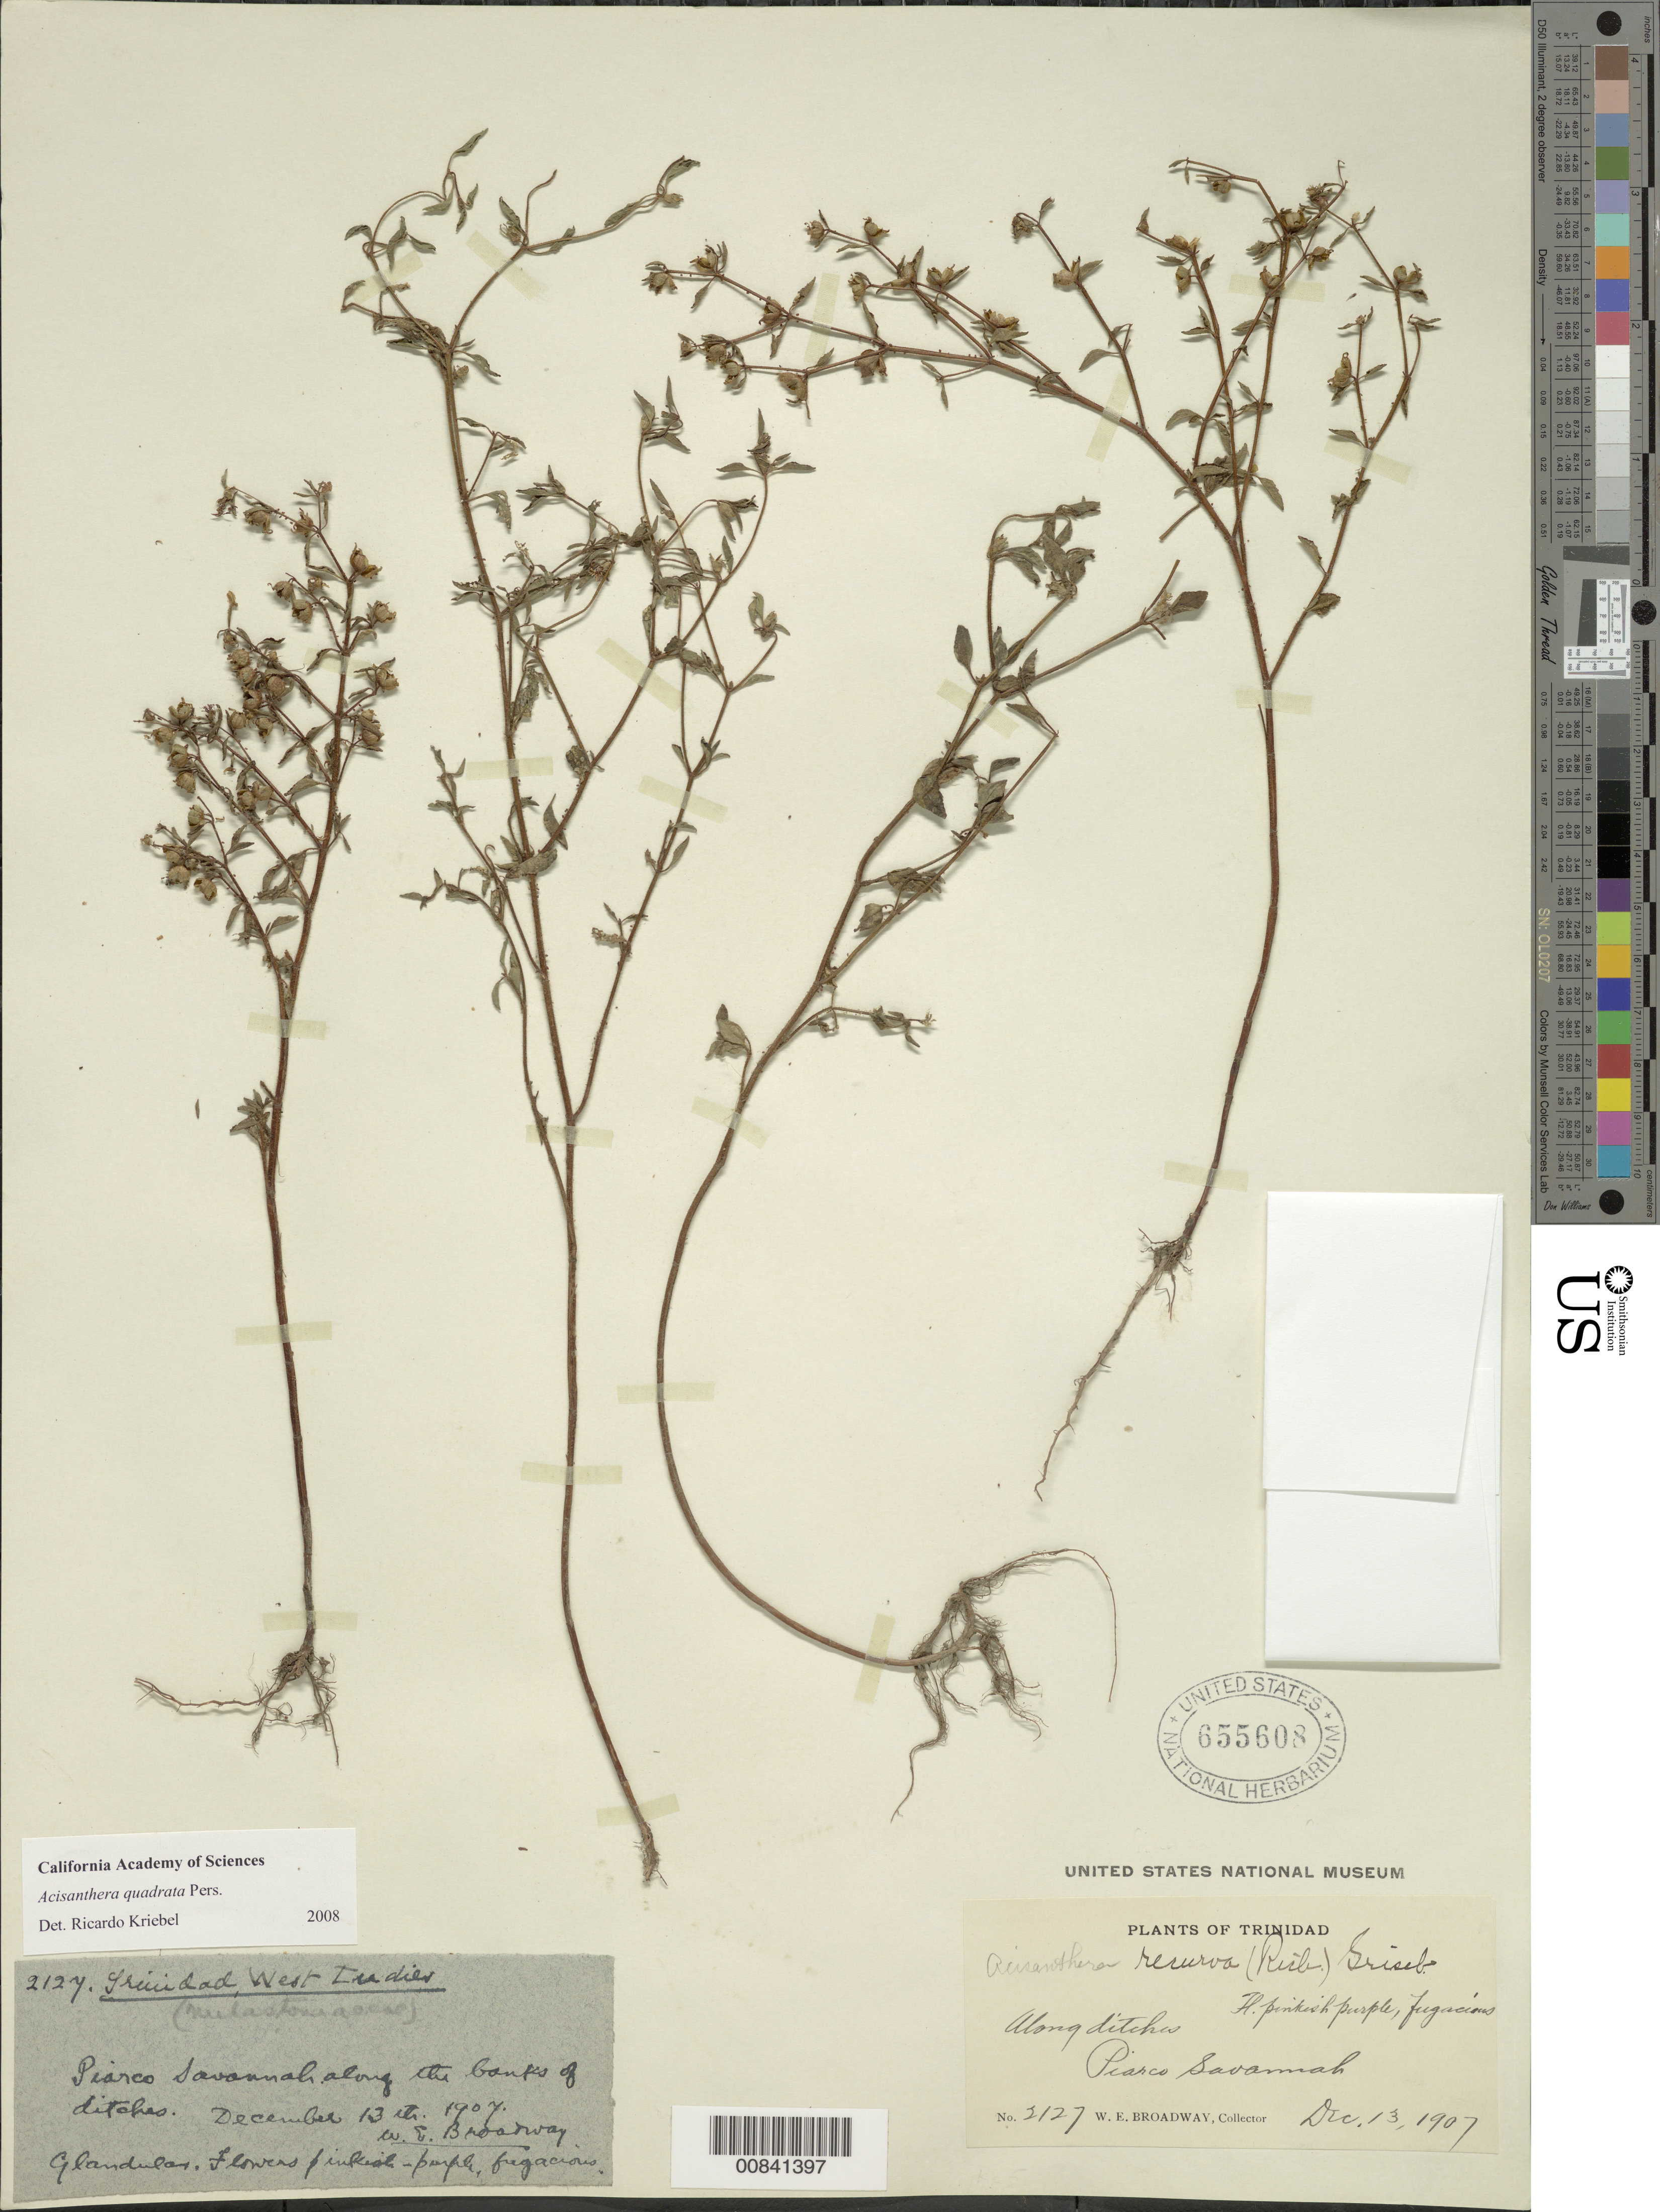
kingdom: Plantae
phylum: Tracheophyta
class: Magnoliopsida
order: Myrtales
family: Melastomataceae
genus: Acisanthera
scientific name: Acisanthera uniflora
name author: (Vahl) Gleason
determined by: Nunes da Silva, Diego, (RB), Jardim Botanico do Rio de Janeiro - Herbario (BRAZIL)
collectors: W. E. Broadway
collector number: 2127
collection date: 1907-12-13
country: Trinidad and Tobago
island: Trinidad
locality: Piarco Savanna.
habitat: Along the banks of ditches.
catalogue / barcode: US 655608